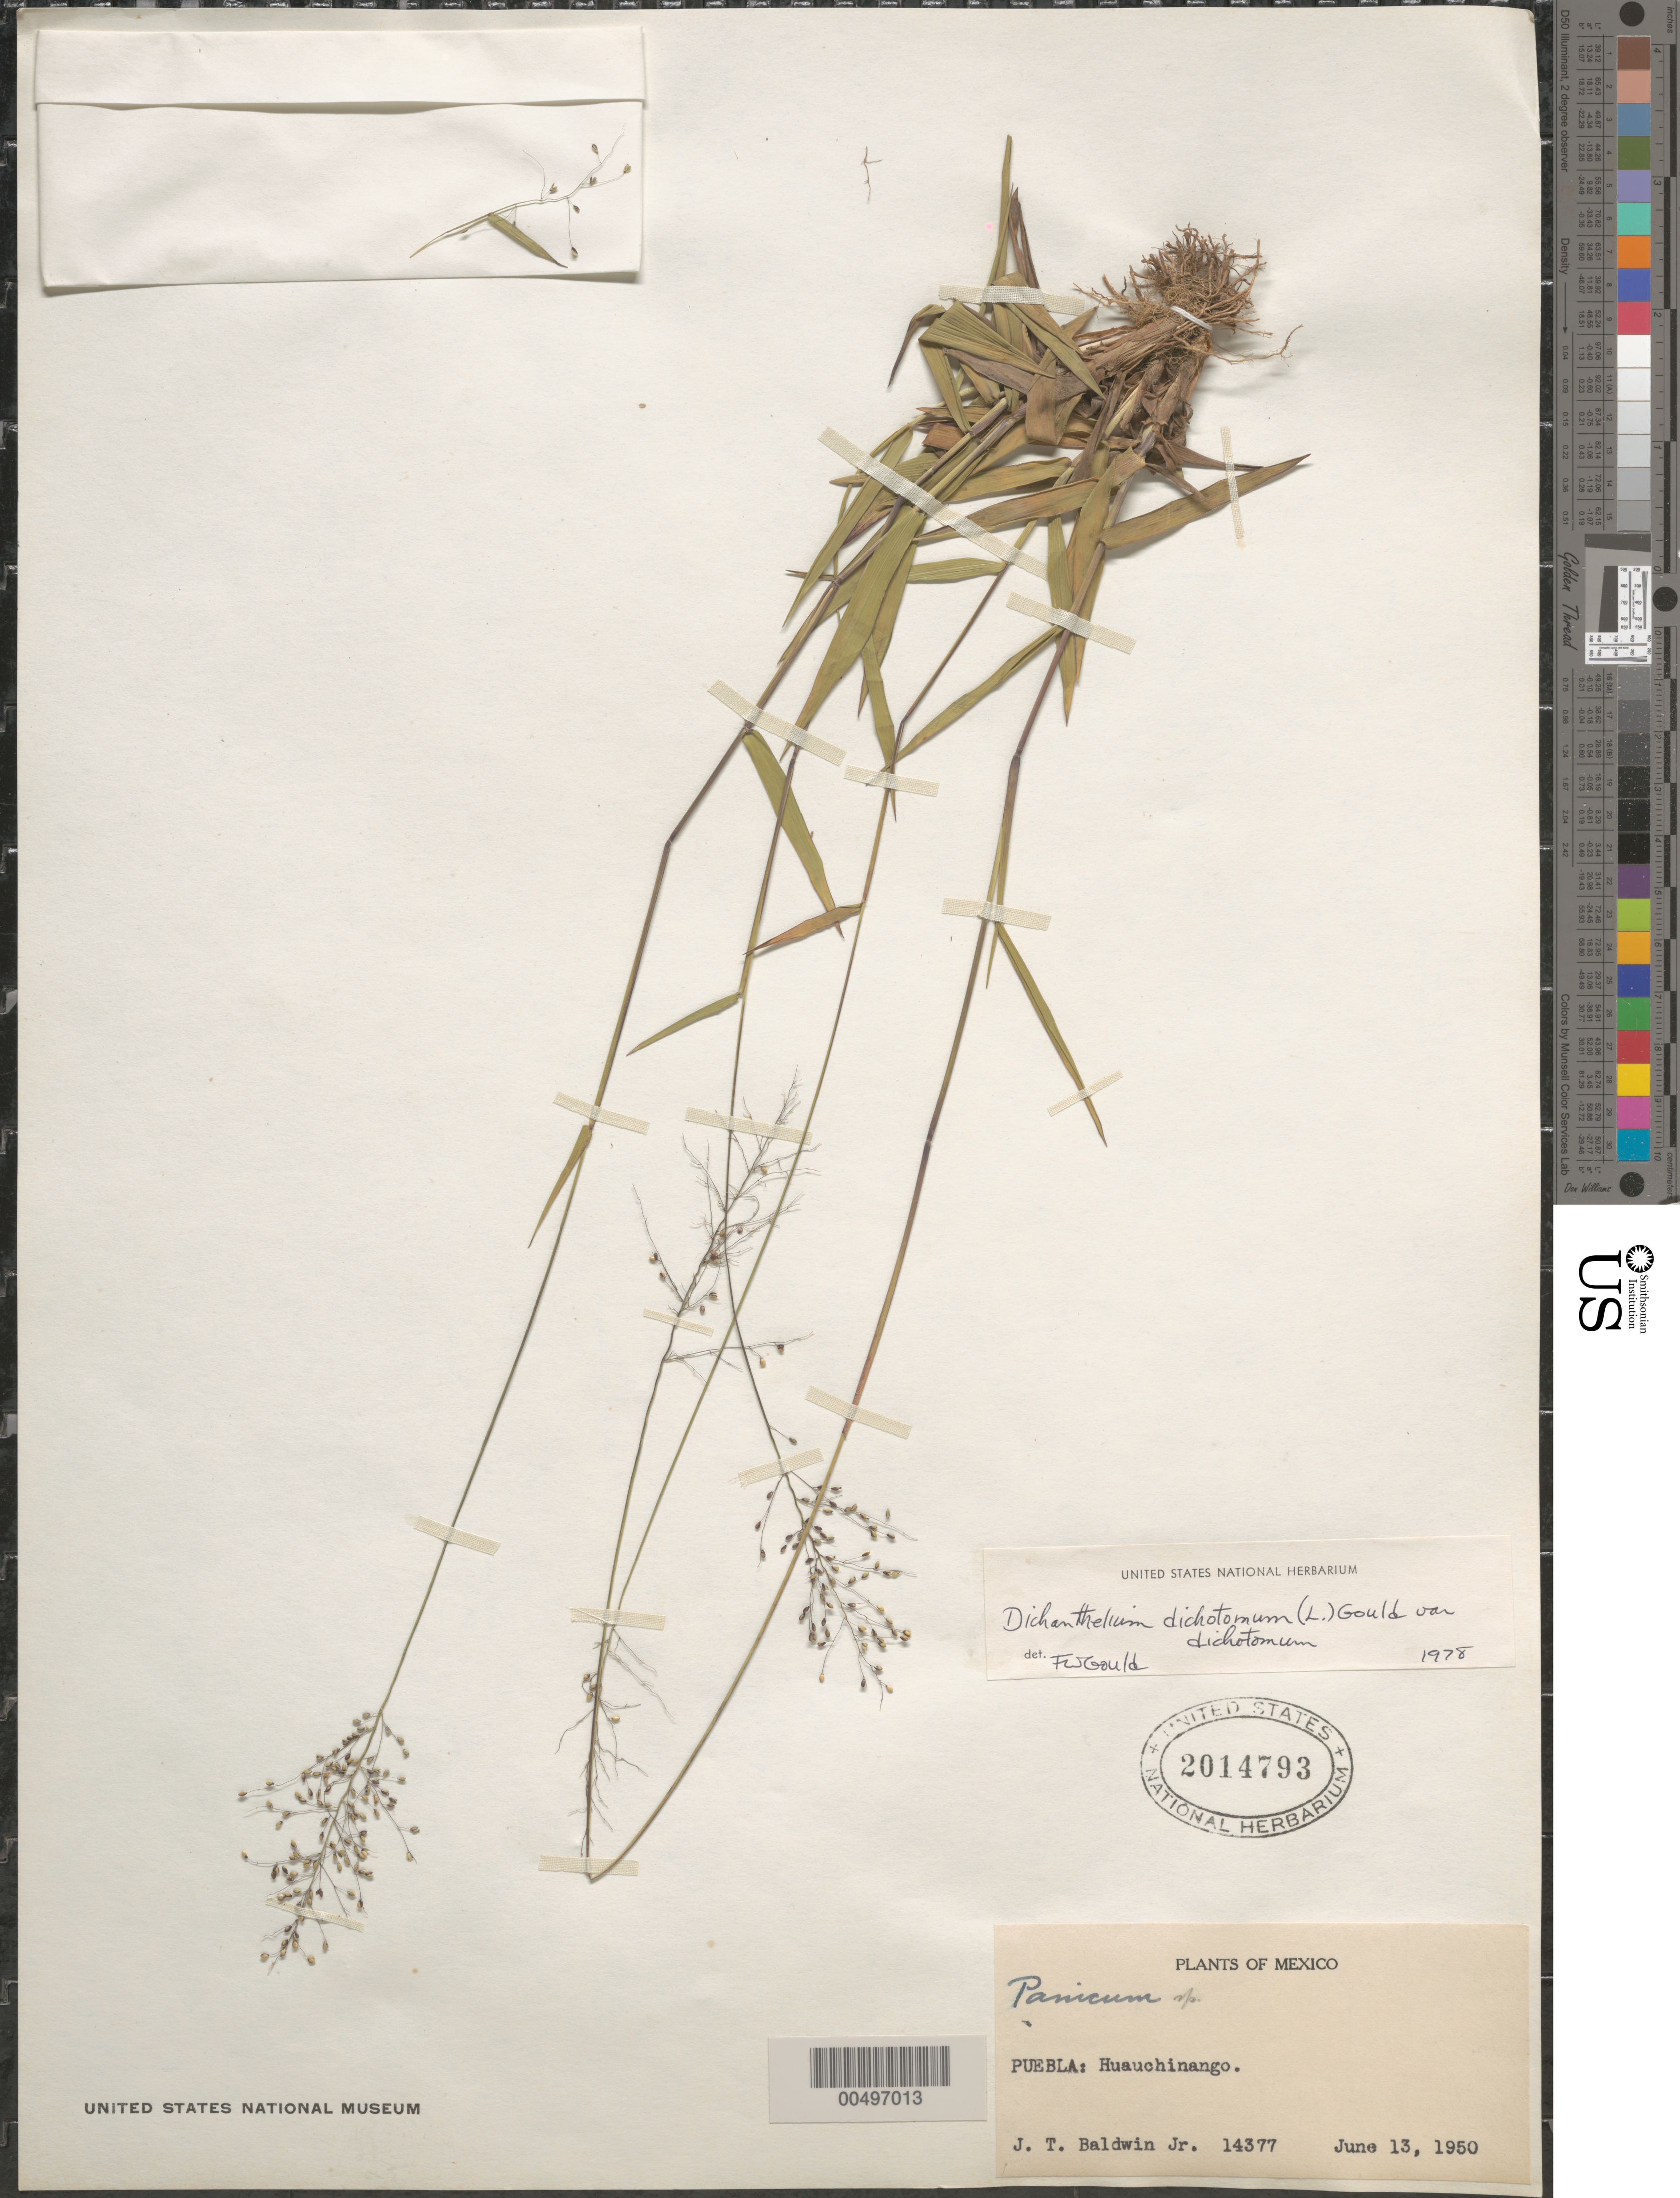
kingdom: Plantae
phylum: Tracheophyta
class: Liliopsida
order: Poales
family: Poaceae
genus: Dichanthelium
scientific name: Dichanthelium dichotomum var. dichotomum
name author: (L.) Gould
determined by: Gould, F. W.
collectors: J. T. Baldwin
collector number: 14377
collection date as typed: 13 Jun 1950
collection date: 1950-06-13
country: Mexico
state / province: Puebla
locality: Huauchinango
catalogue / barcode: US 2014793